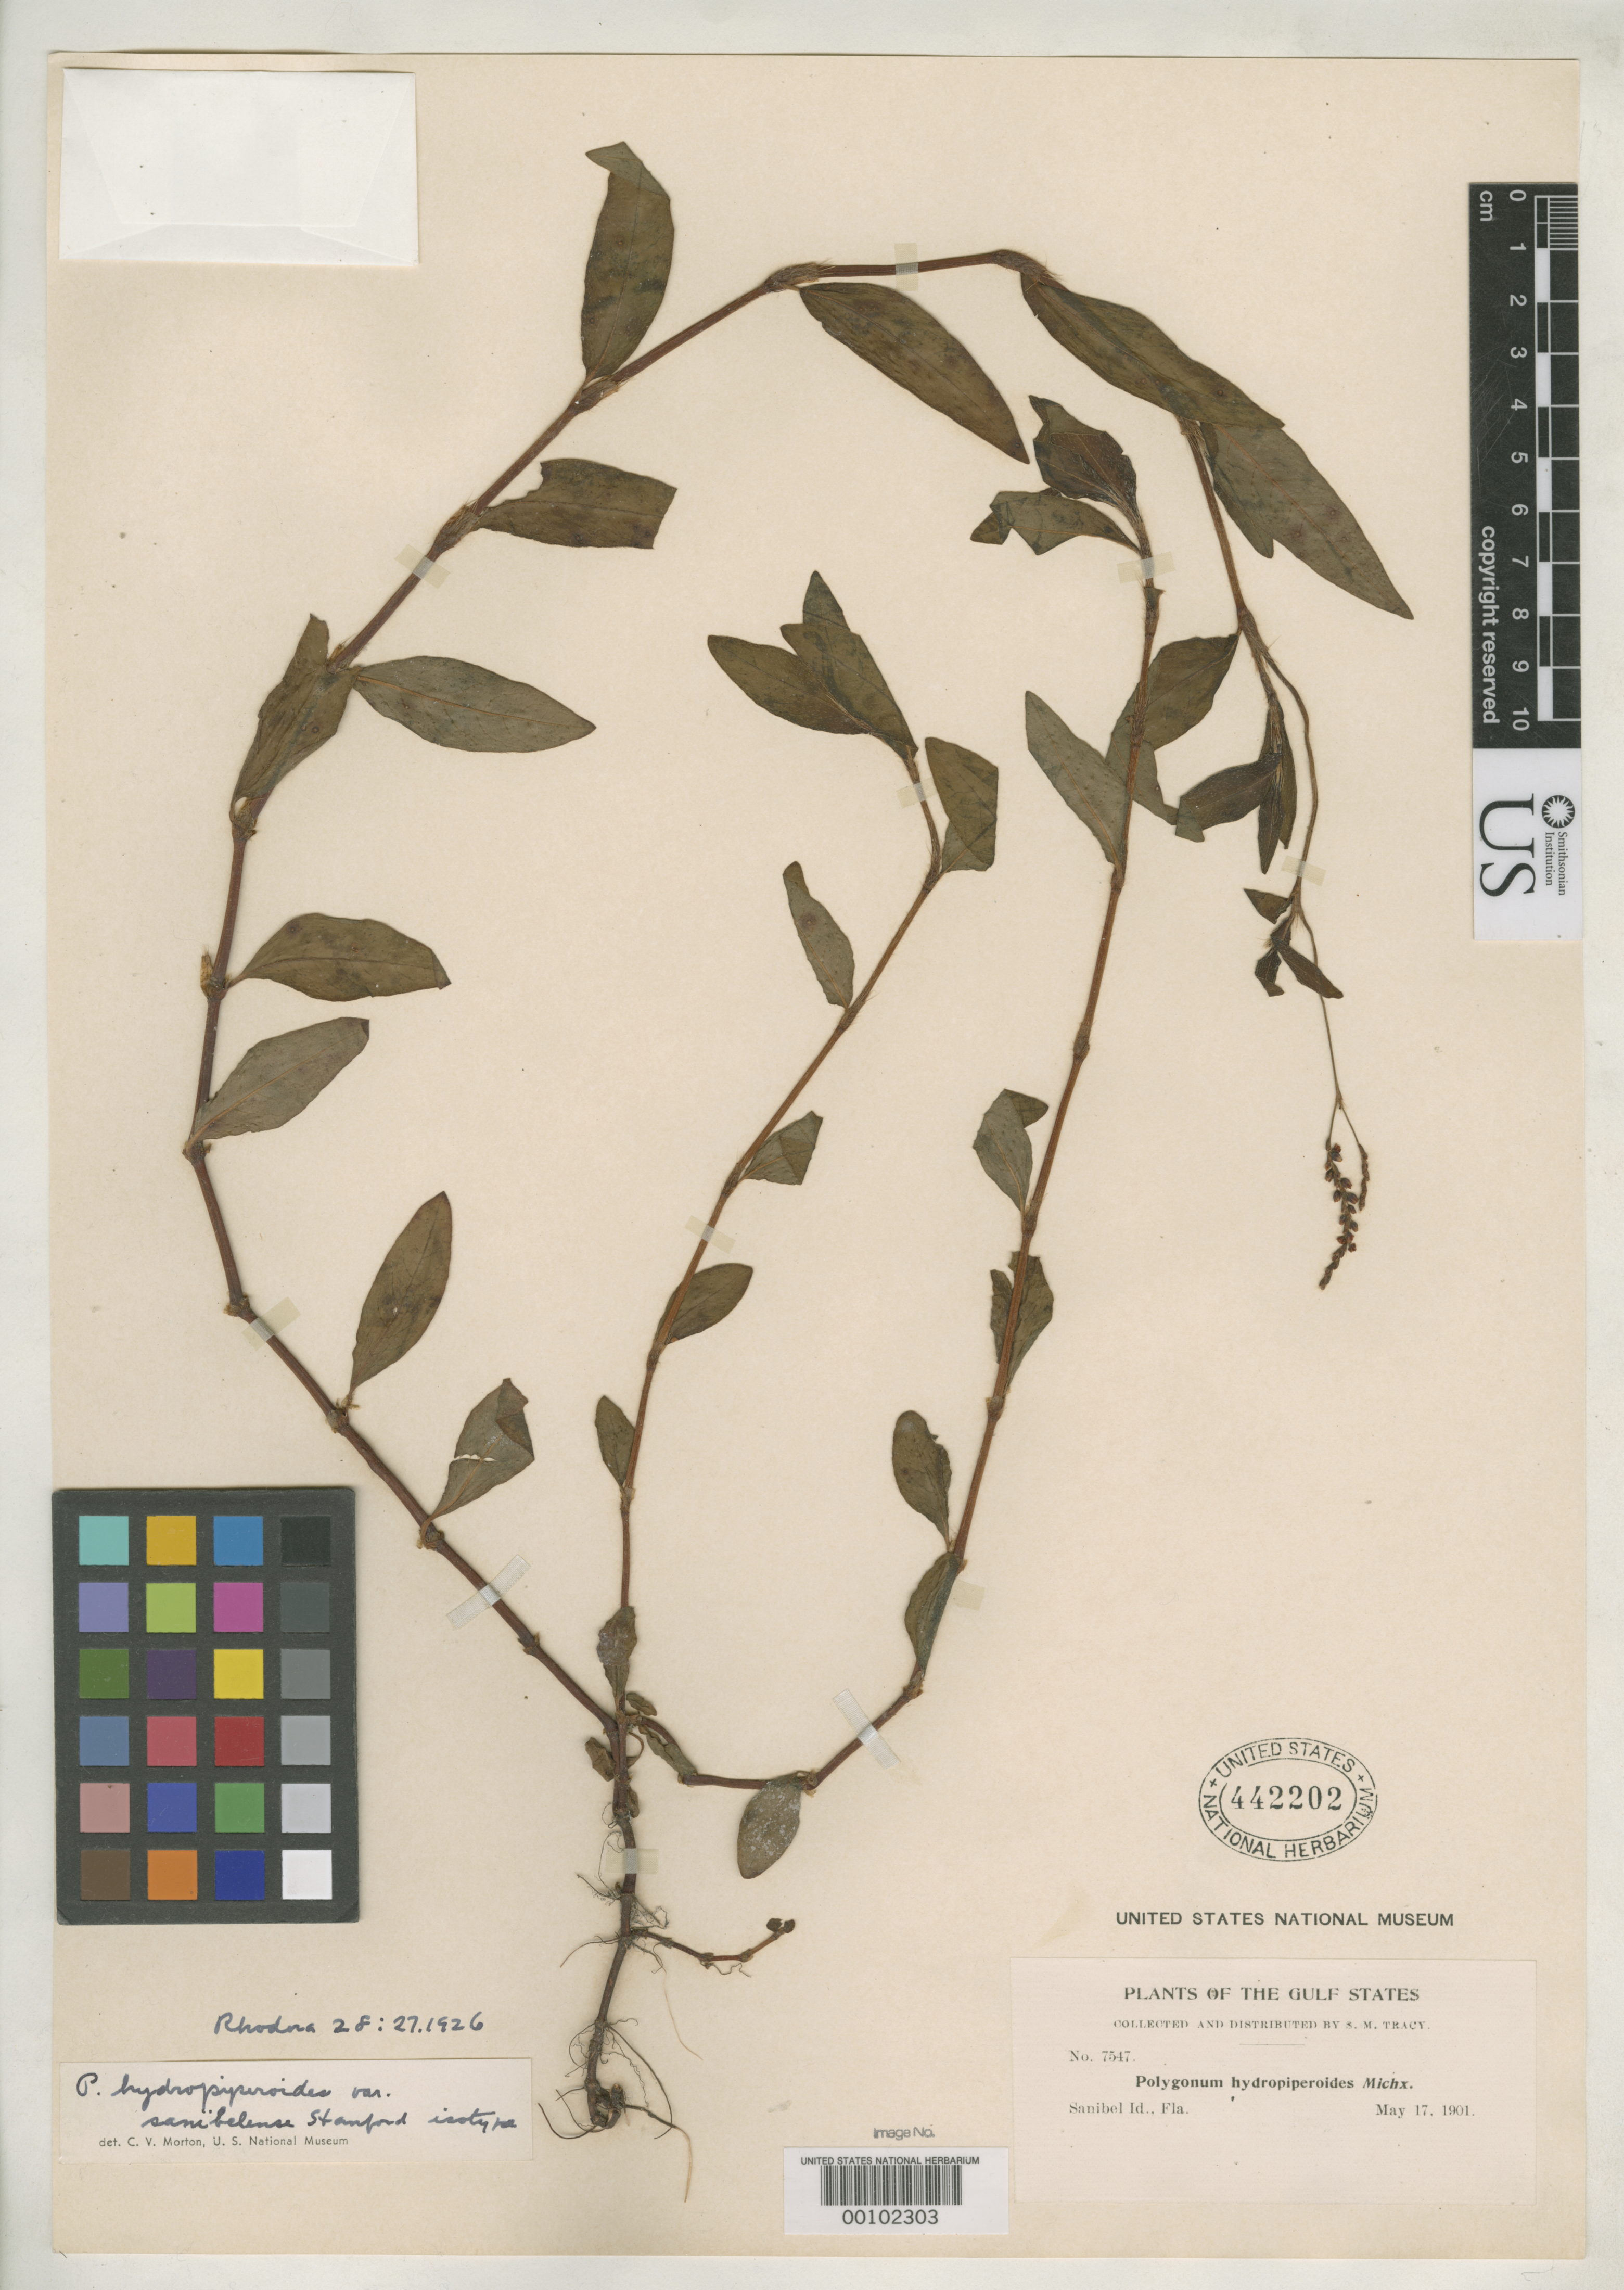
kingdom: Plantae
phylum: Tracheophyta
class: Magnoliopsida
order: Caryophyllales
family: Polygonaceae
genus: Polygonum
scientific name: Polygonum hydropiperoides var. sanibelense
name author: Stanford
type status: Isotype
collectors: S. M. Tracy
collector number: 7547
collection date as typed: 17 May 1901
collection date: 1901-05-17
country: United States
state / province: Florida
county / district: Lee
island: Sanibel Island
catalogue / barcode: US 442202